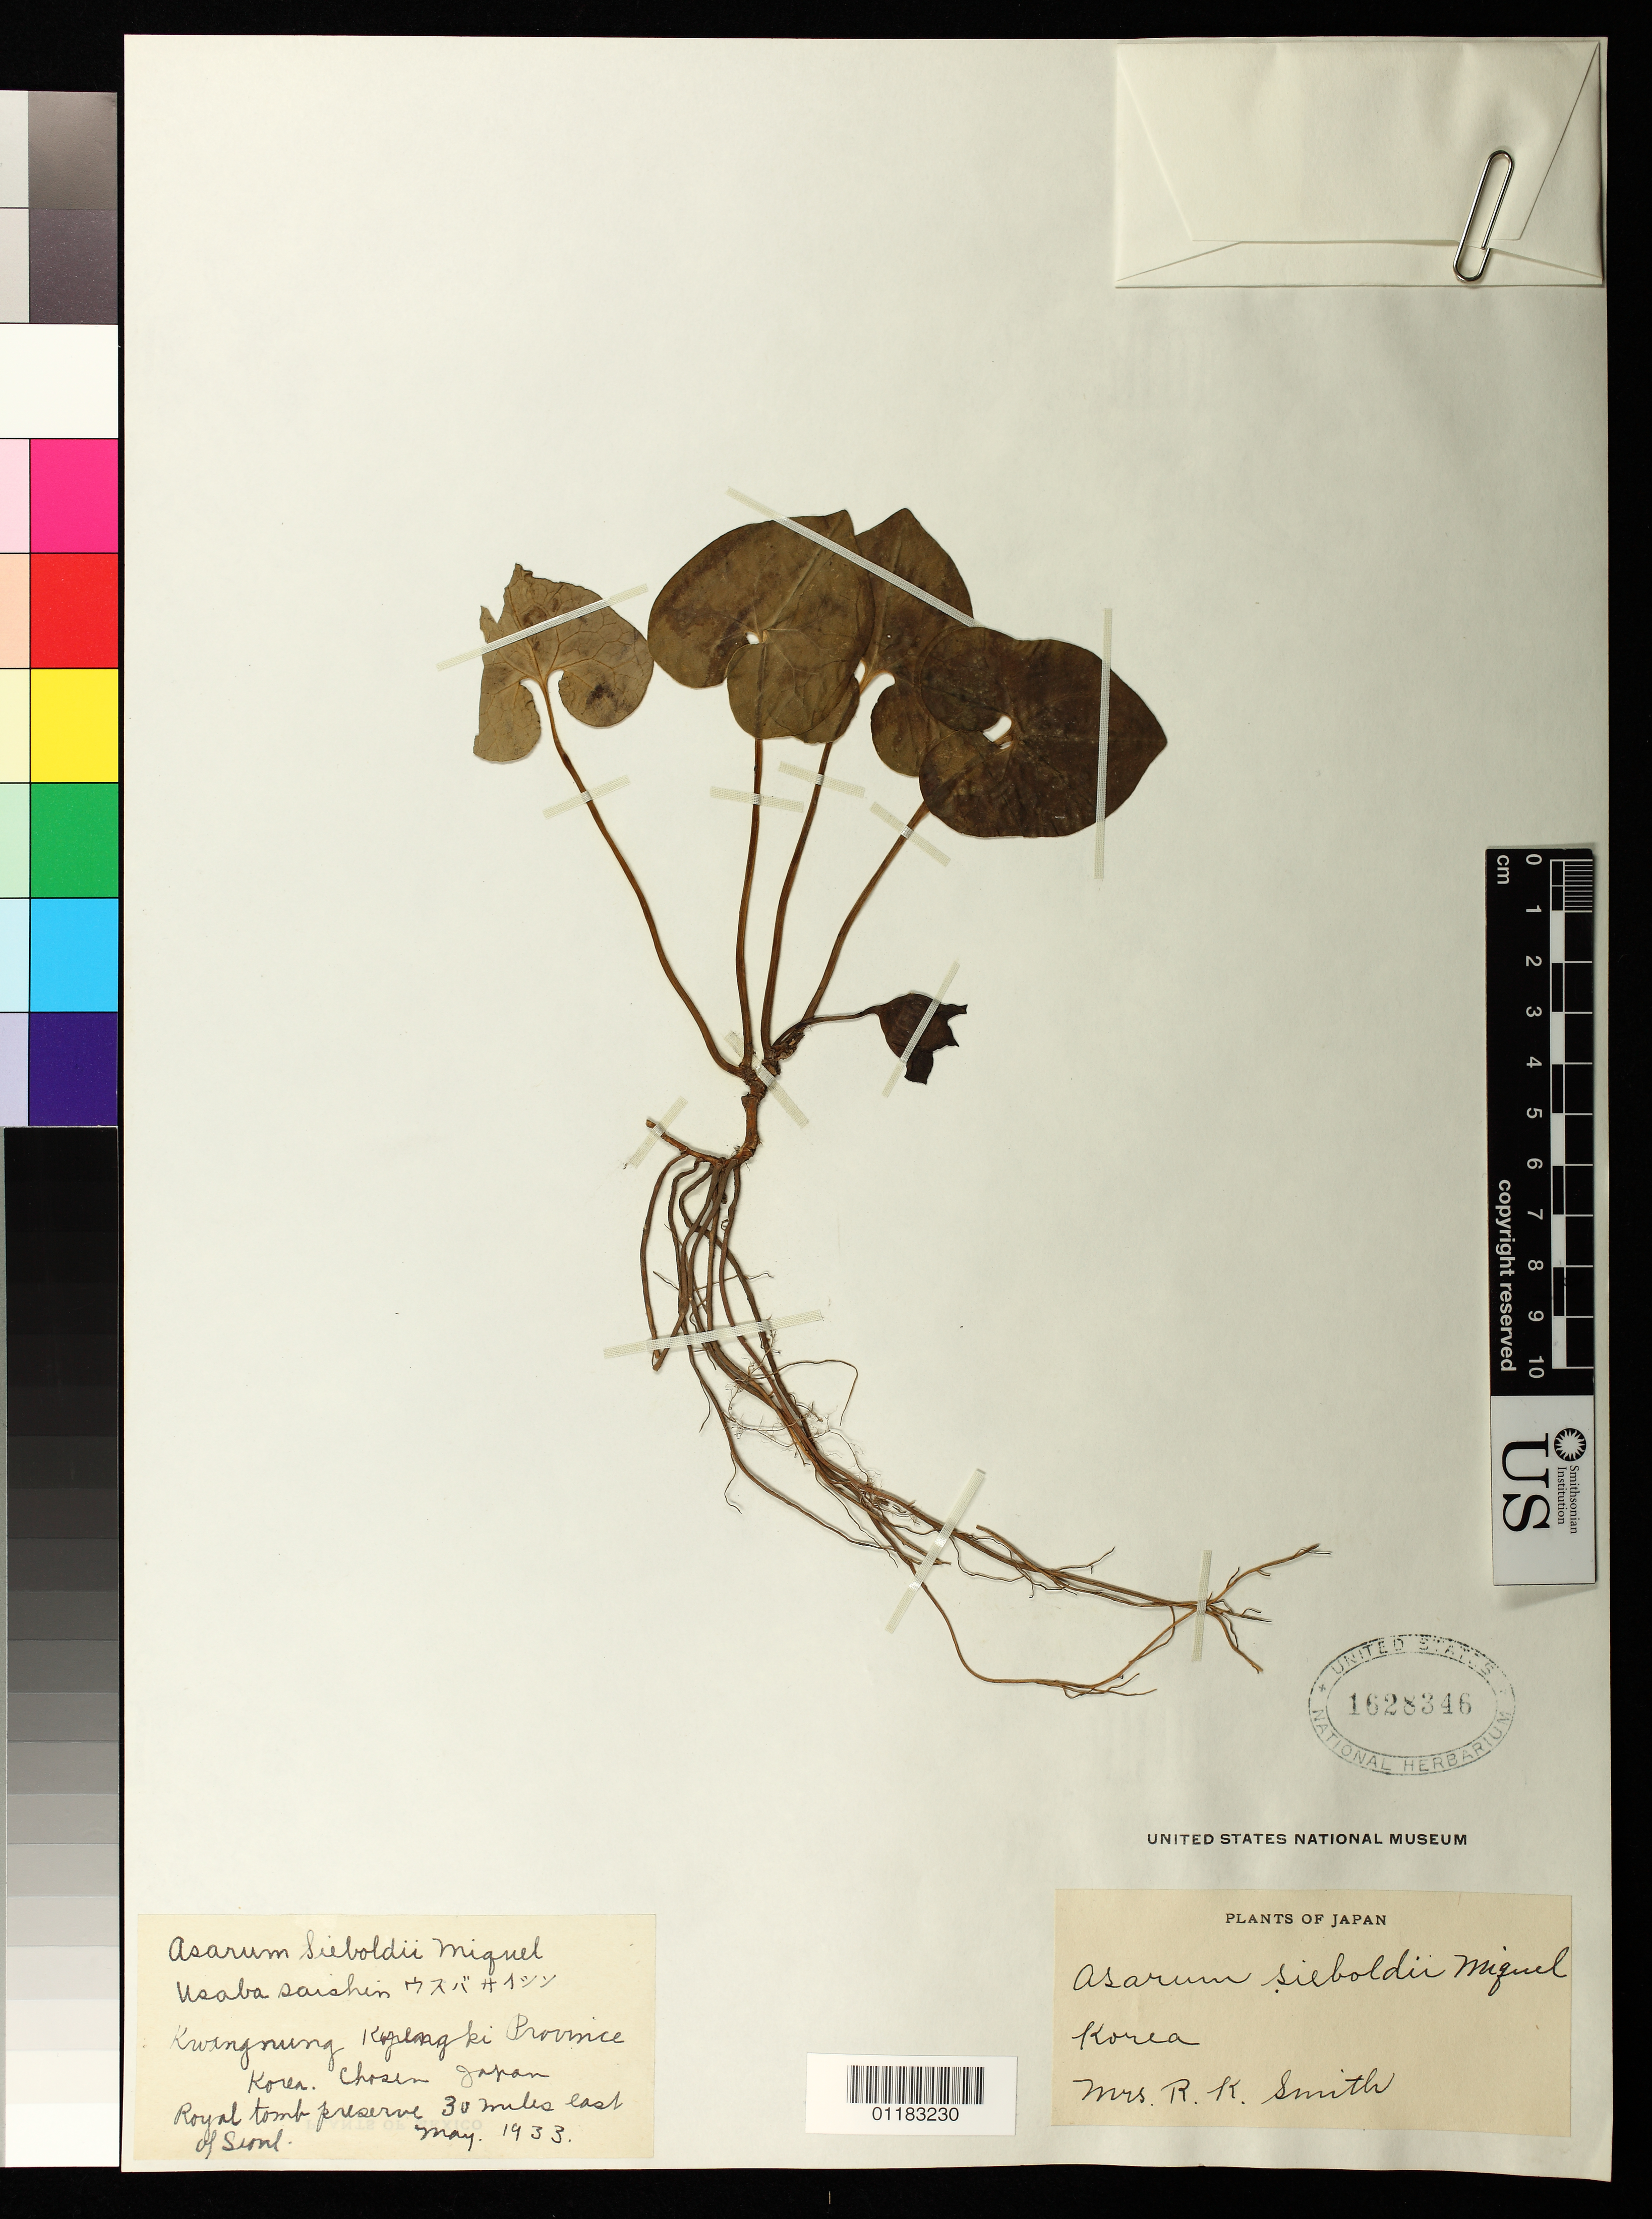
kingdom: Plantae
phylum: Tracheophyta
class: Magnoliopsida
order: Piperales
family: Aristolochiaceae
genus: Asarum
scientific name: Asarum sieboldii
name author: Miq.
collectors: Mrs. R. K. Smith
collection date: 1933-05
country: South Korea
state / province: Gyeonggi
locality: Royal tomb preserve 30 miles east of Seoul. Kangnung.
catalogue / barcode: US 1628346